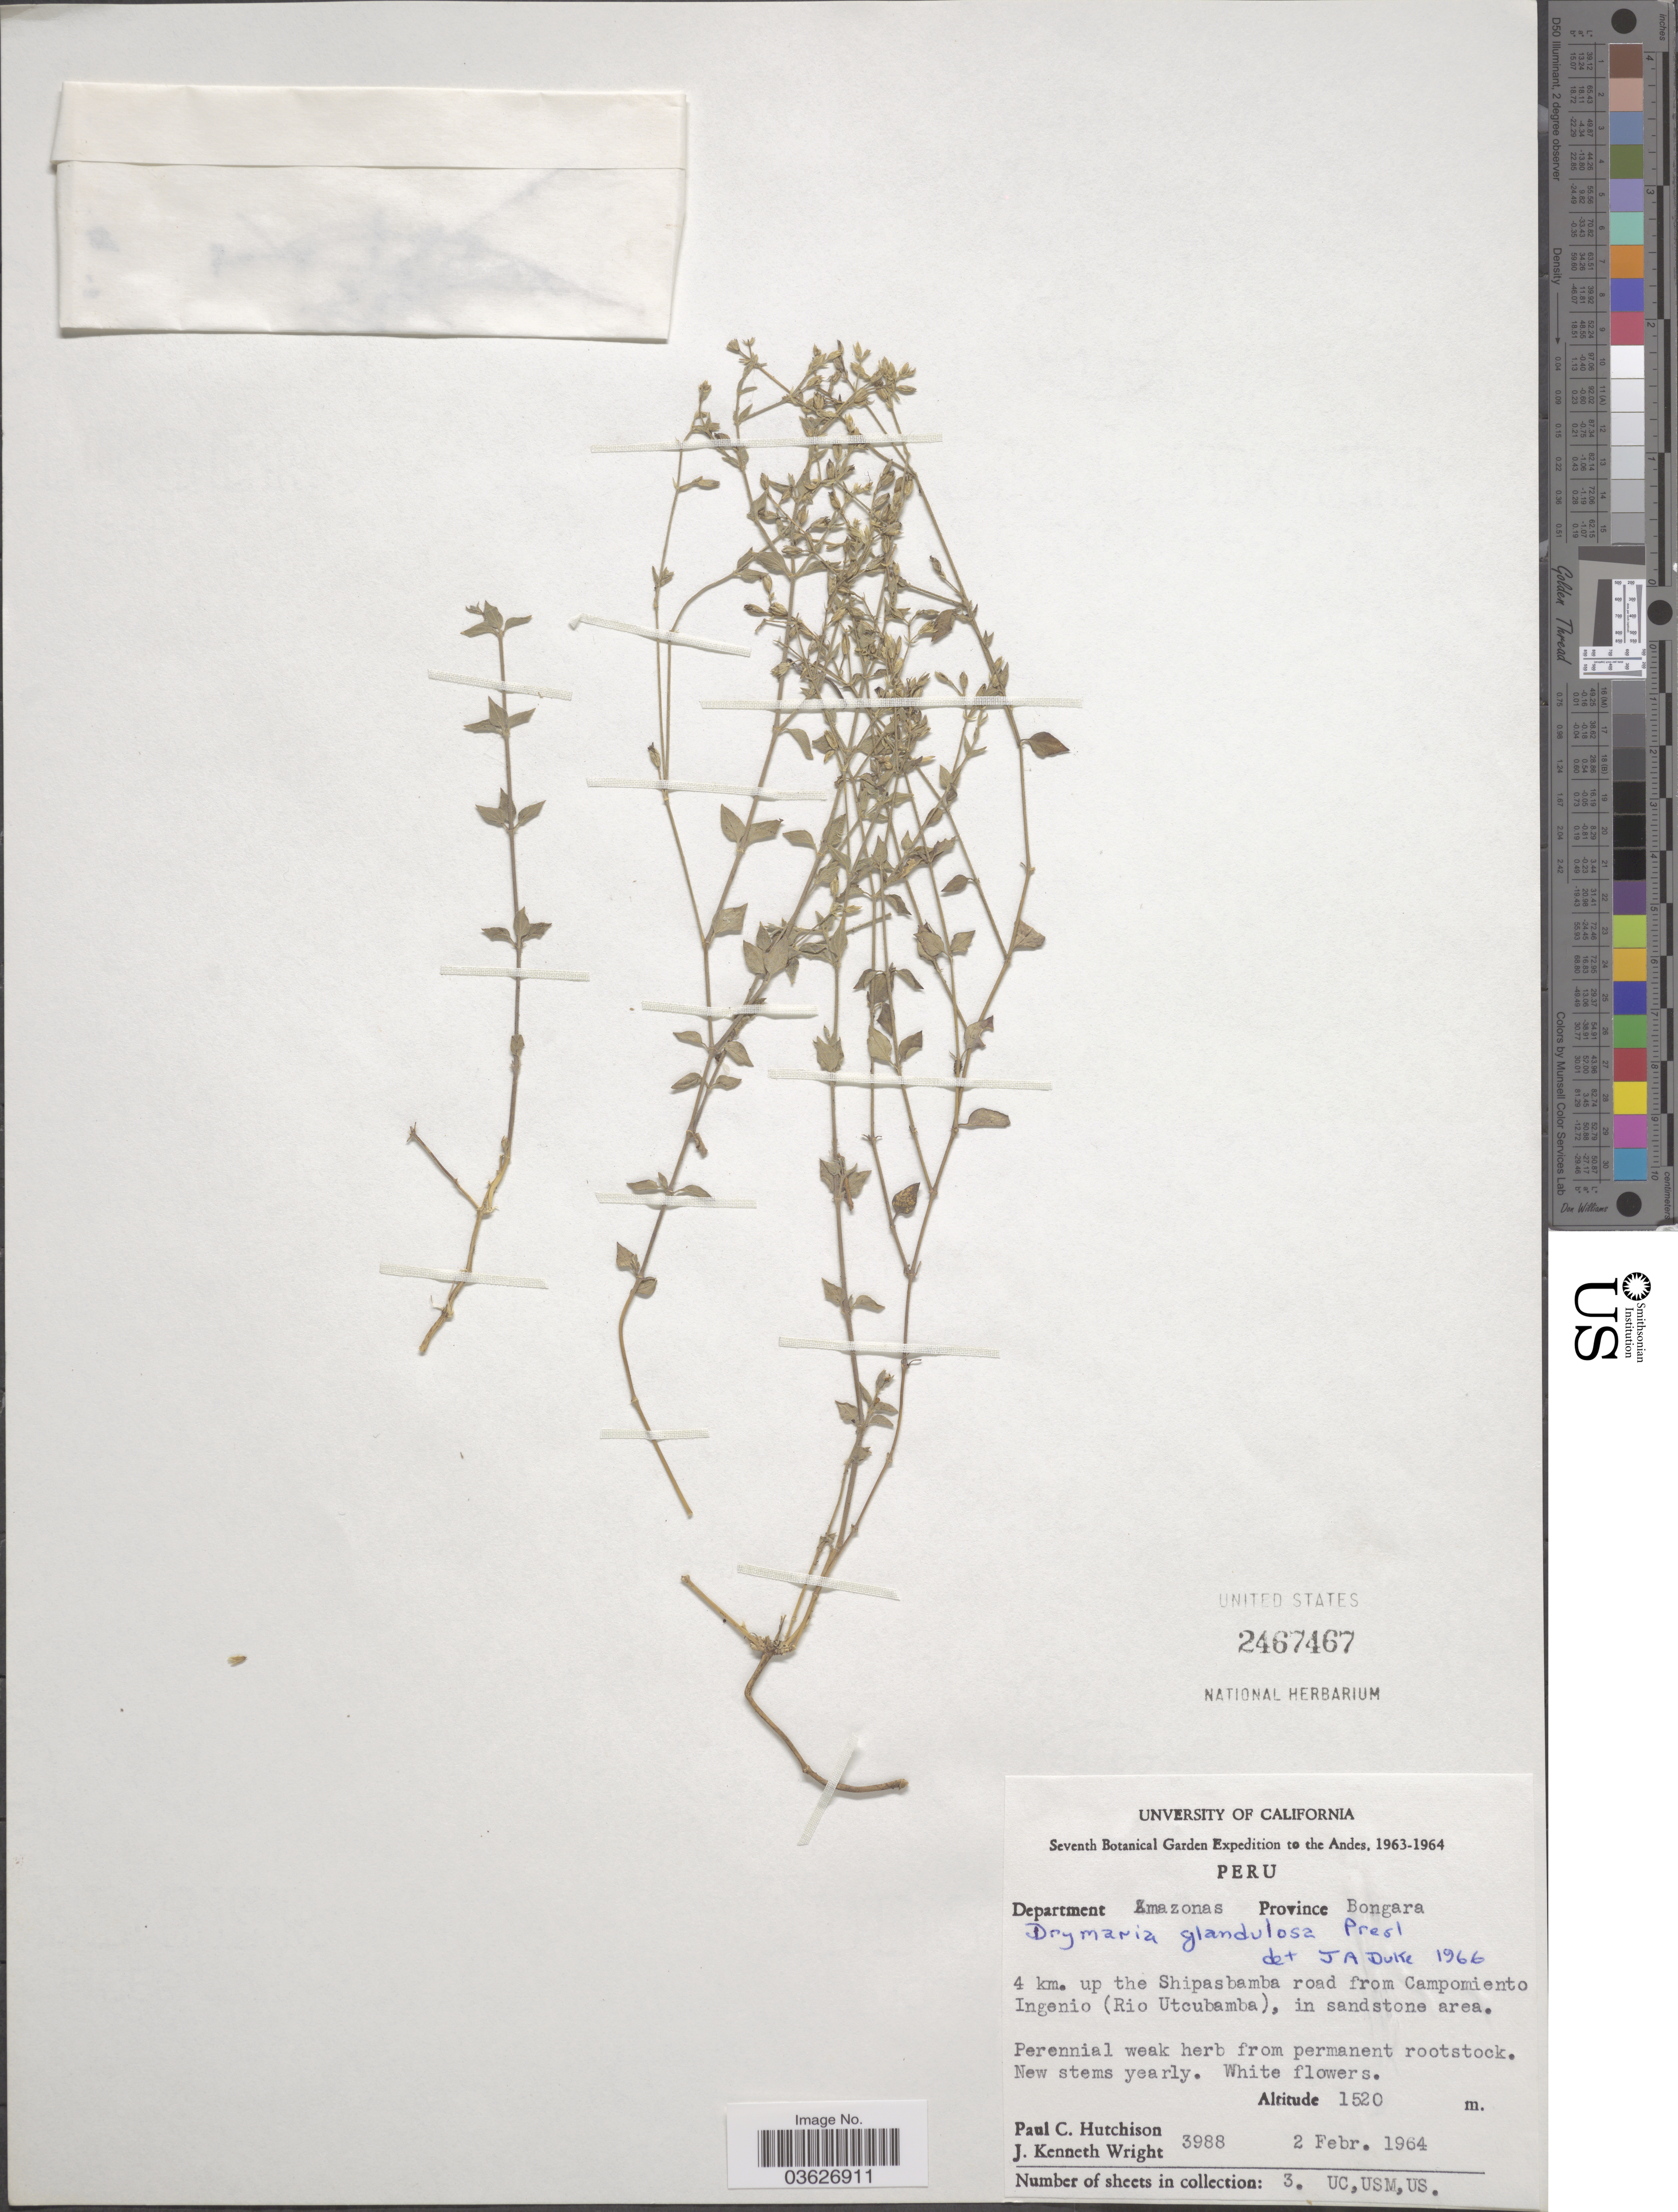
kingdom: Plantae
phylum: Tracheophyta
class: Magnoliopsida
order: Caryophyllales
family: Caryophyllaceae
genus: Drymaria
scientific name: Drymaria glandulosa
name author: Bartl.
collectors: P. C. Hutchison & J. K. Wright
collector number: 3988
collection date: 1964-02-02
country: Peru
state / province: Amazonas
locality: Andes. Department Amazonas. Province Bongara. 4 km. up the Shipasbamba road from Campomiento Ingenio (Rio Utcubamba).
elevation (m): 1520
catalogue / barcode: US 2467467